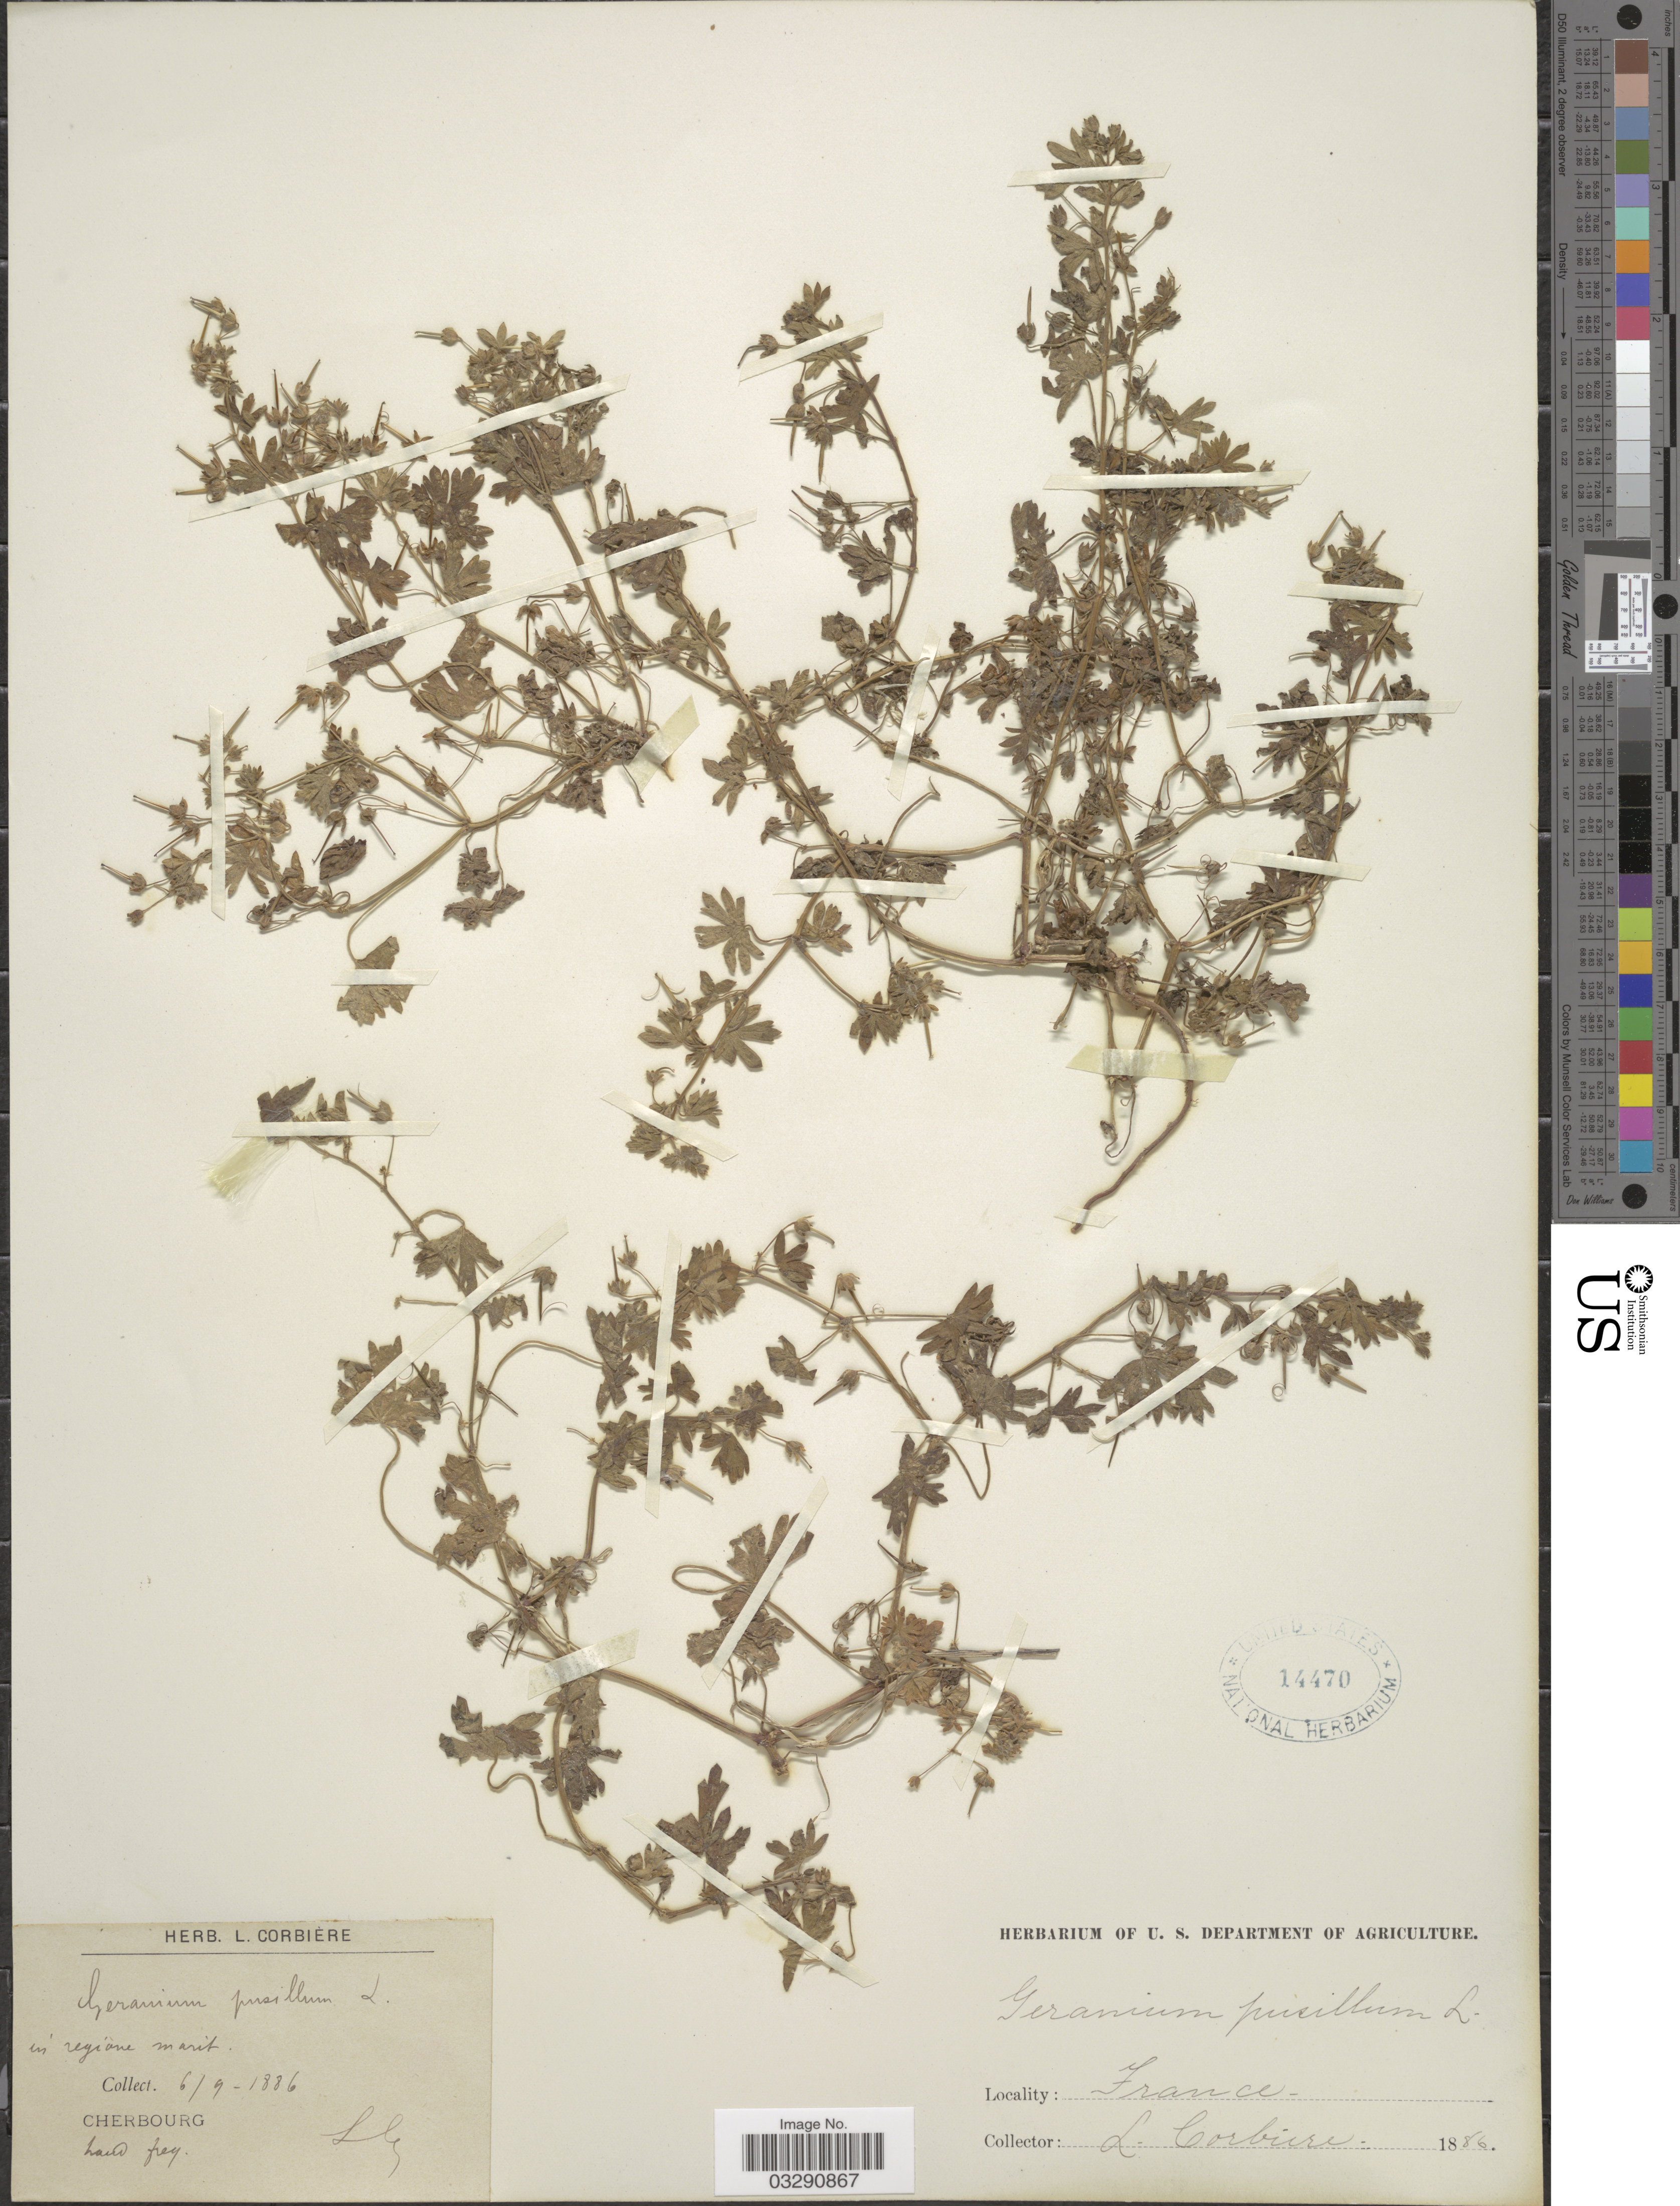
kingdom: Plantae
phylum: Tracheophyta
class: Magnoliopsida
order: Geraniales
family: Geraniaceae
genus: Geranium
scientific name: Geranium pusillum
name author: L.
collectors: L. Corbière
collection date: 1886-09-06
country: France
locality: Cherbourg.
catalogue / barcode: US 14470